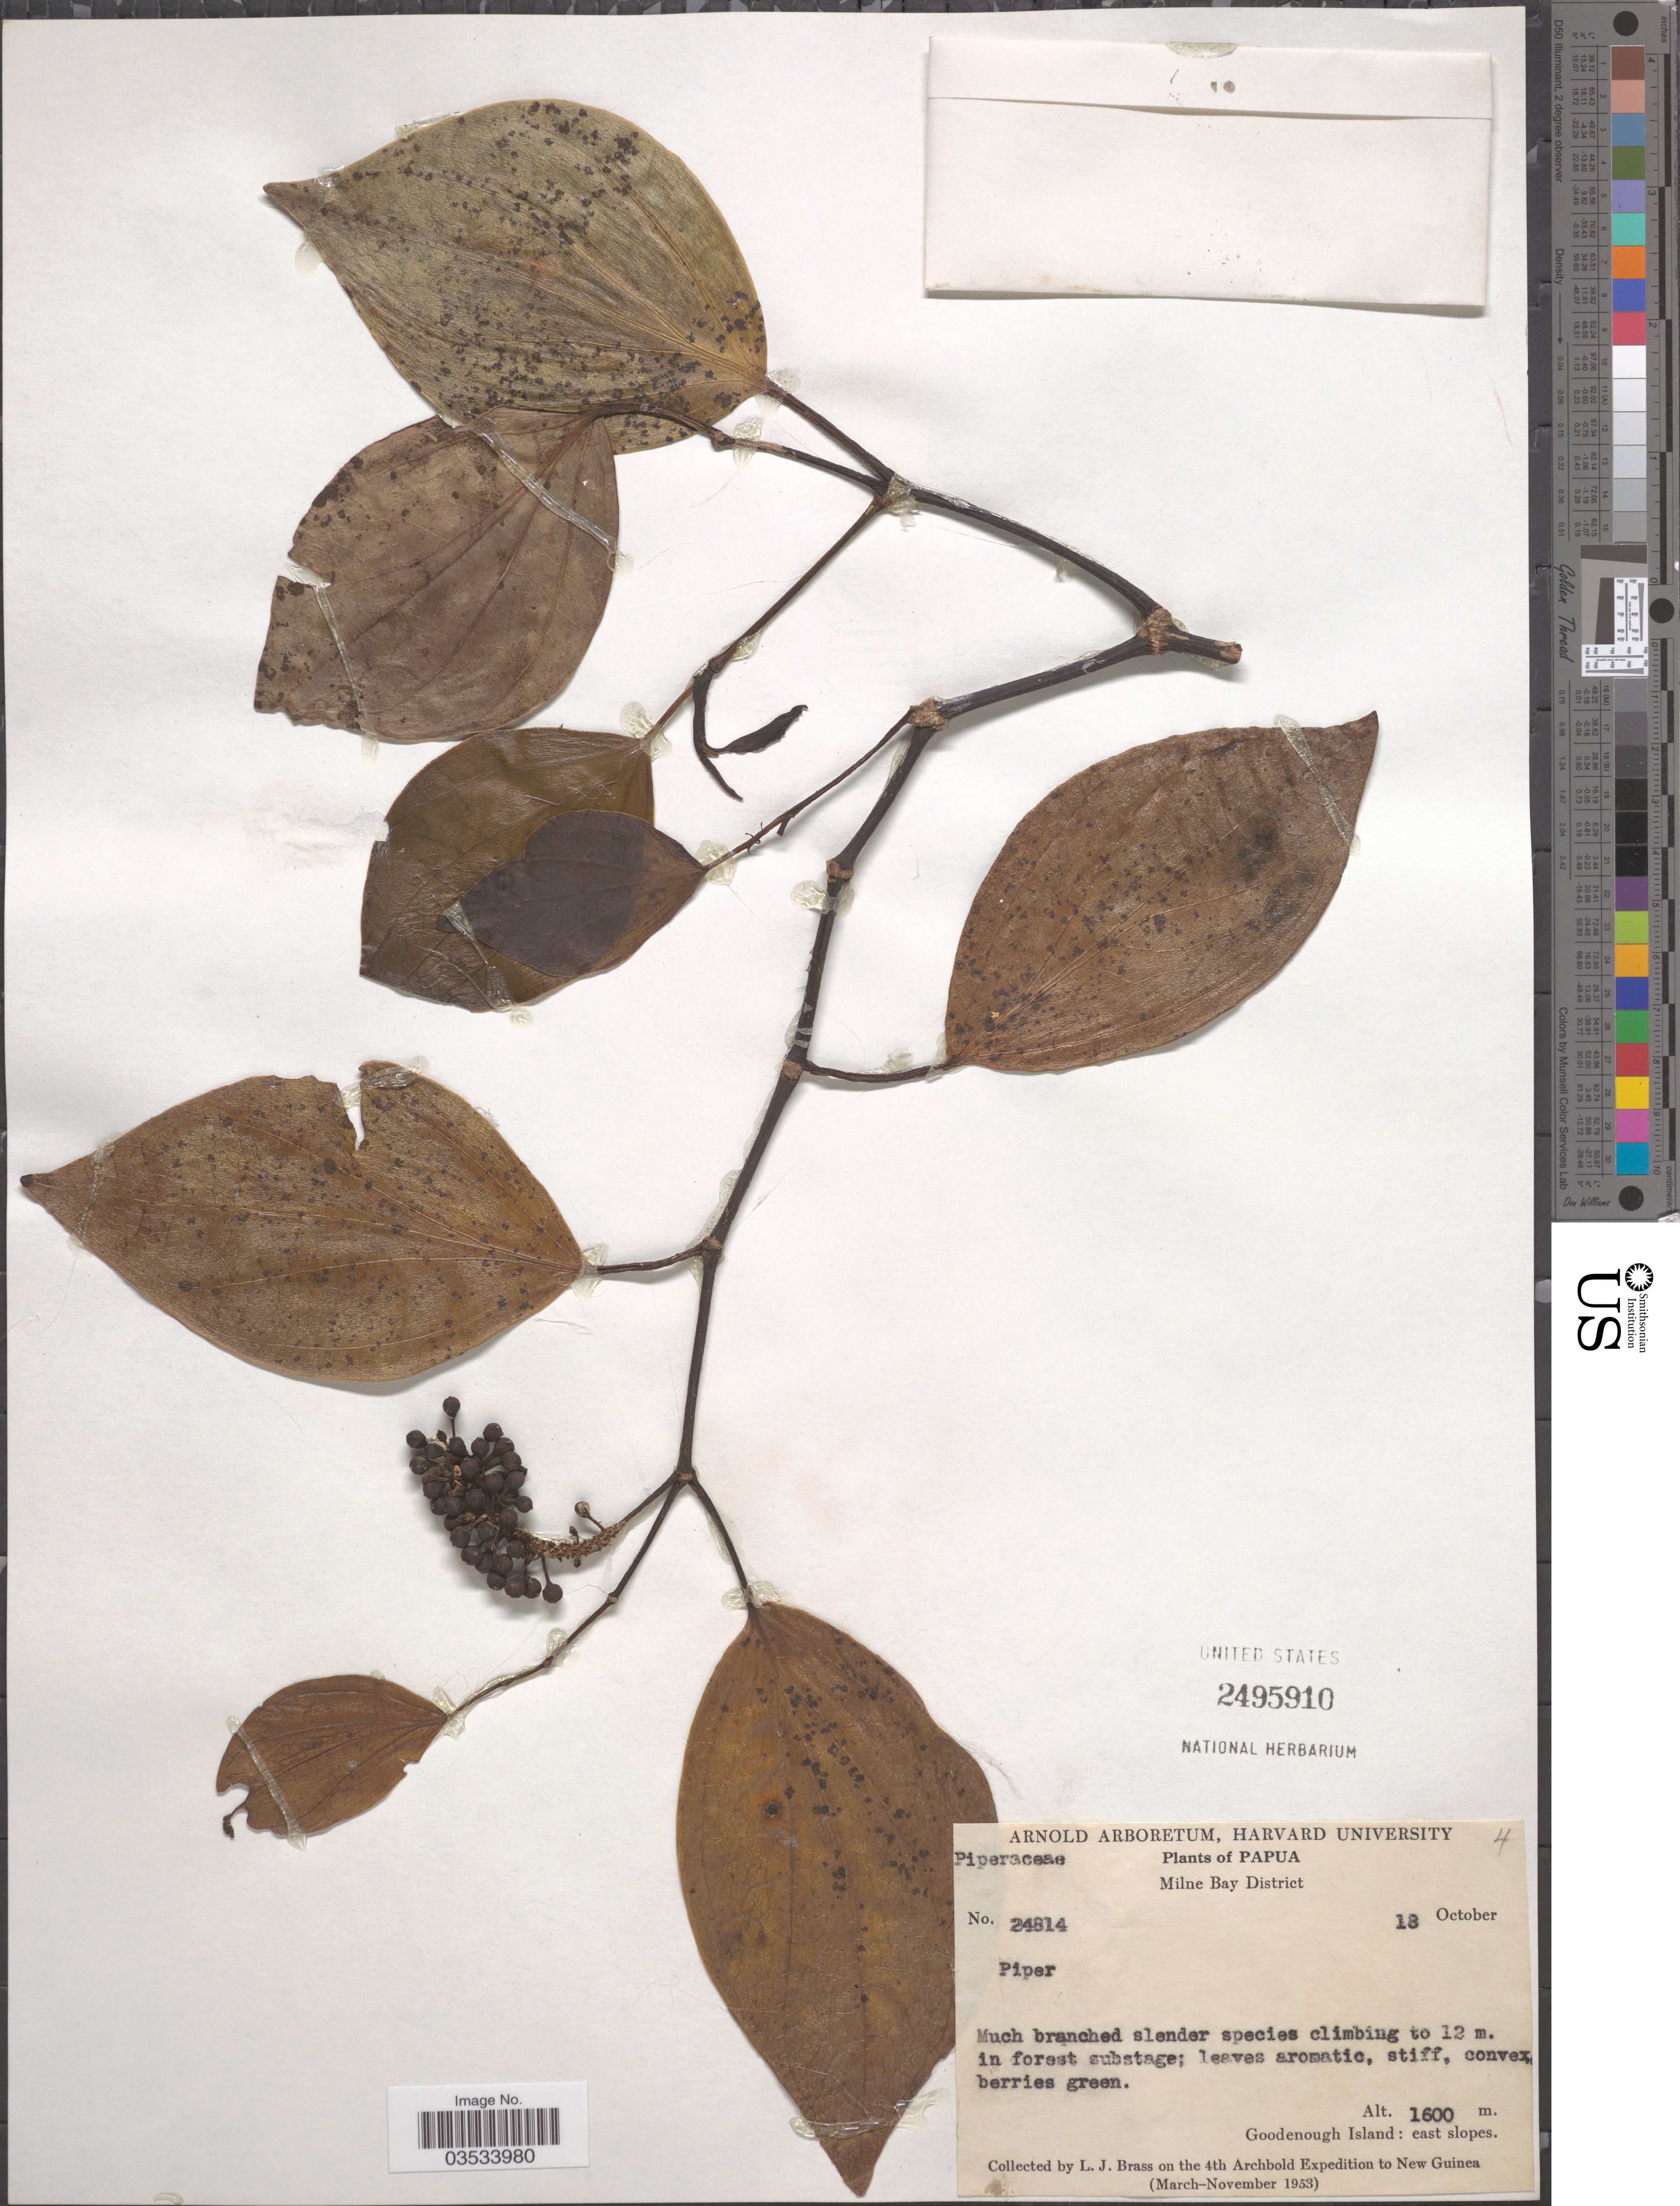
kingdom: Plantae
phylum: Tracheophyta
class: Magnoliopsida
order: Piperales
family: Piperaceae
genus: Piper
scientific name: Piper sp.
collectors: L. J. Brass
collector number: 24814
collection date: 1953-10-18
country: Papua New Guinea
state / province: Milne Bay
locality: Papua. Milne Bay District. Goodenough Island: east slopes. New Guinea.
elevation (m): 1600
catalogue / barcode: US 2495910